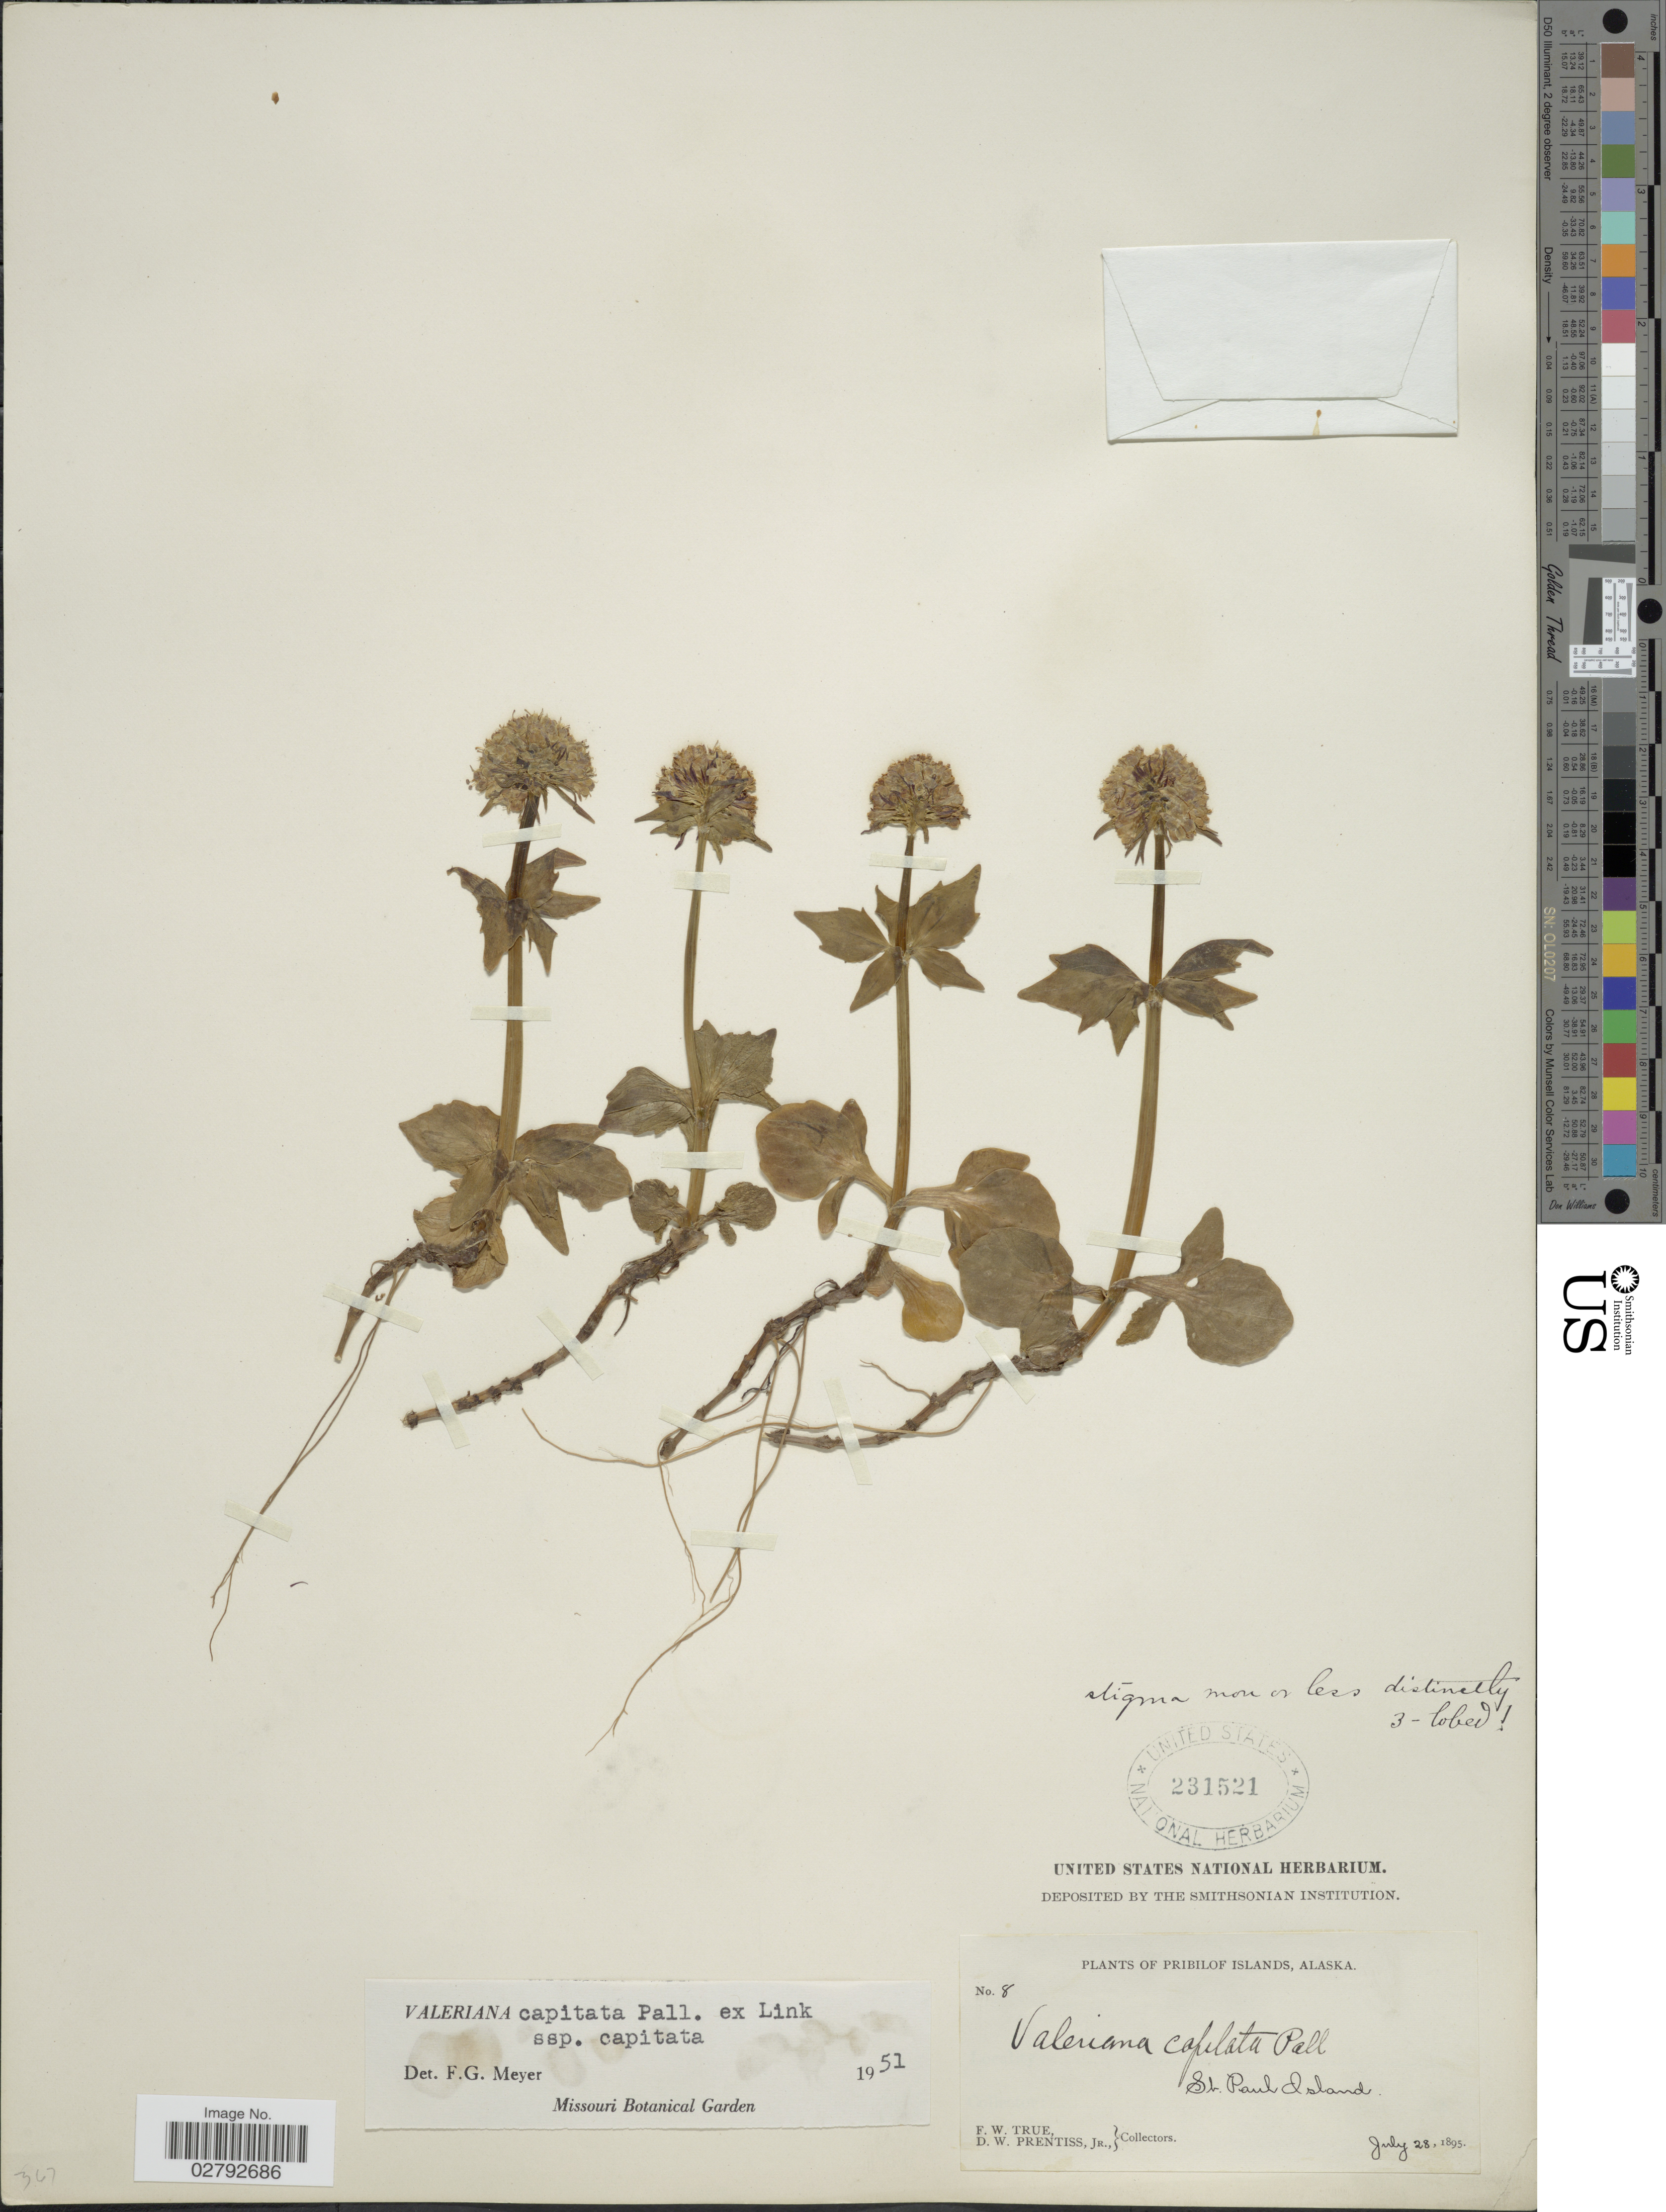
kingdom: Plantae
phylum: Tracheophyta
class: Magnoliopsida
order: Dipsacales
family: Caprifoliaceae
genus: Valeriana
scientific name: Valeriana capitata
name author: Link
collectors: F. True & D. Prentiss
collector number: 8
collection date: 1895-07-28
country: United States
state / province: Alaska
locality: Pribilof Islands. St. Paul Island.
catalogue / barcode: US 231521